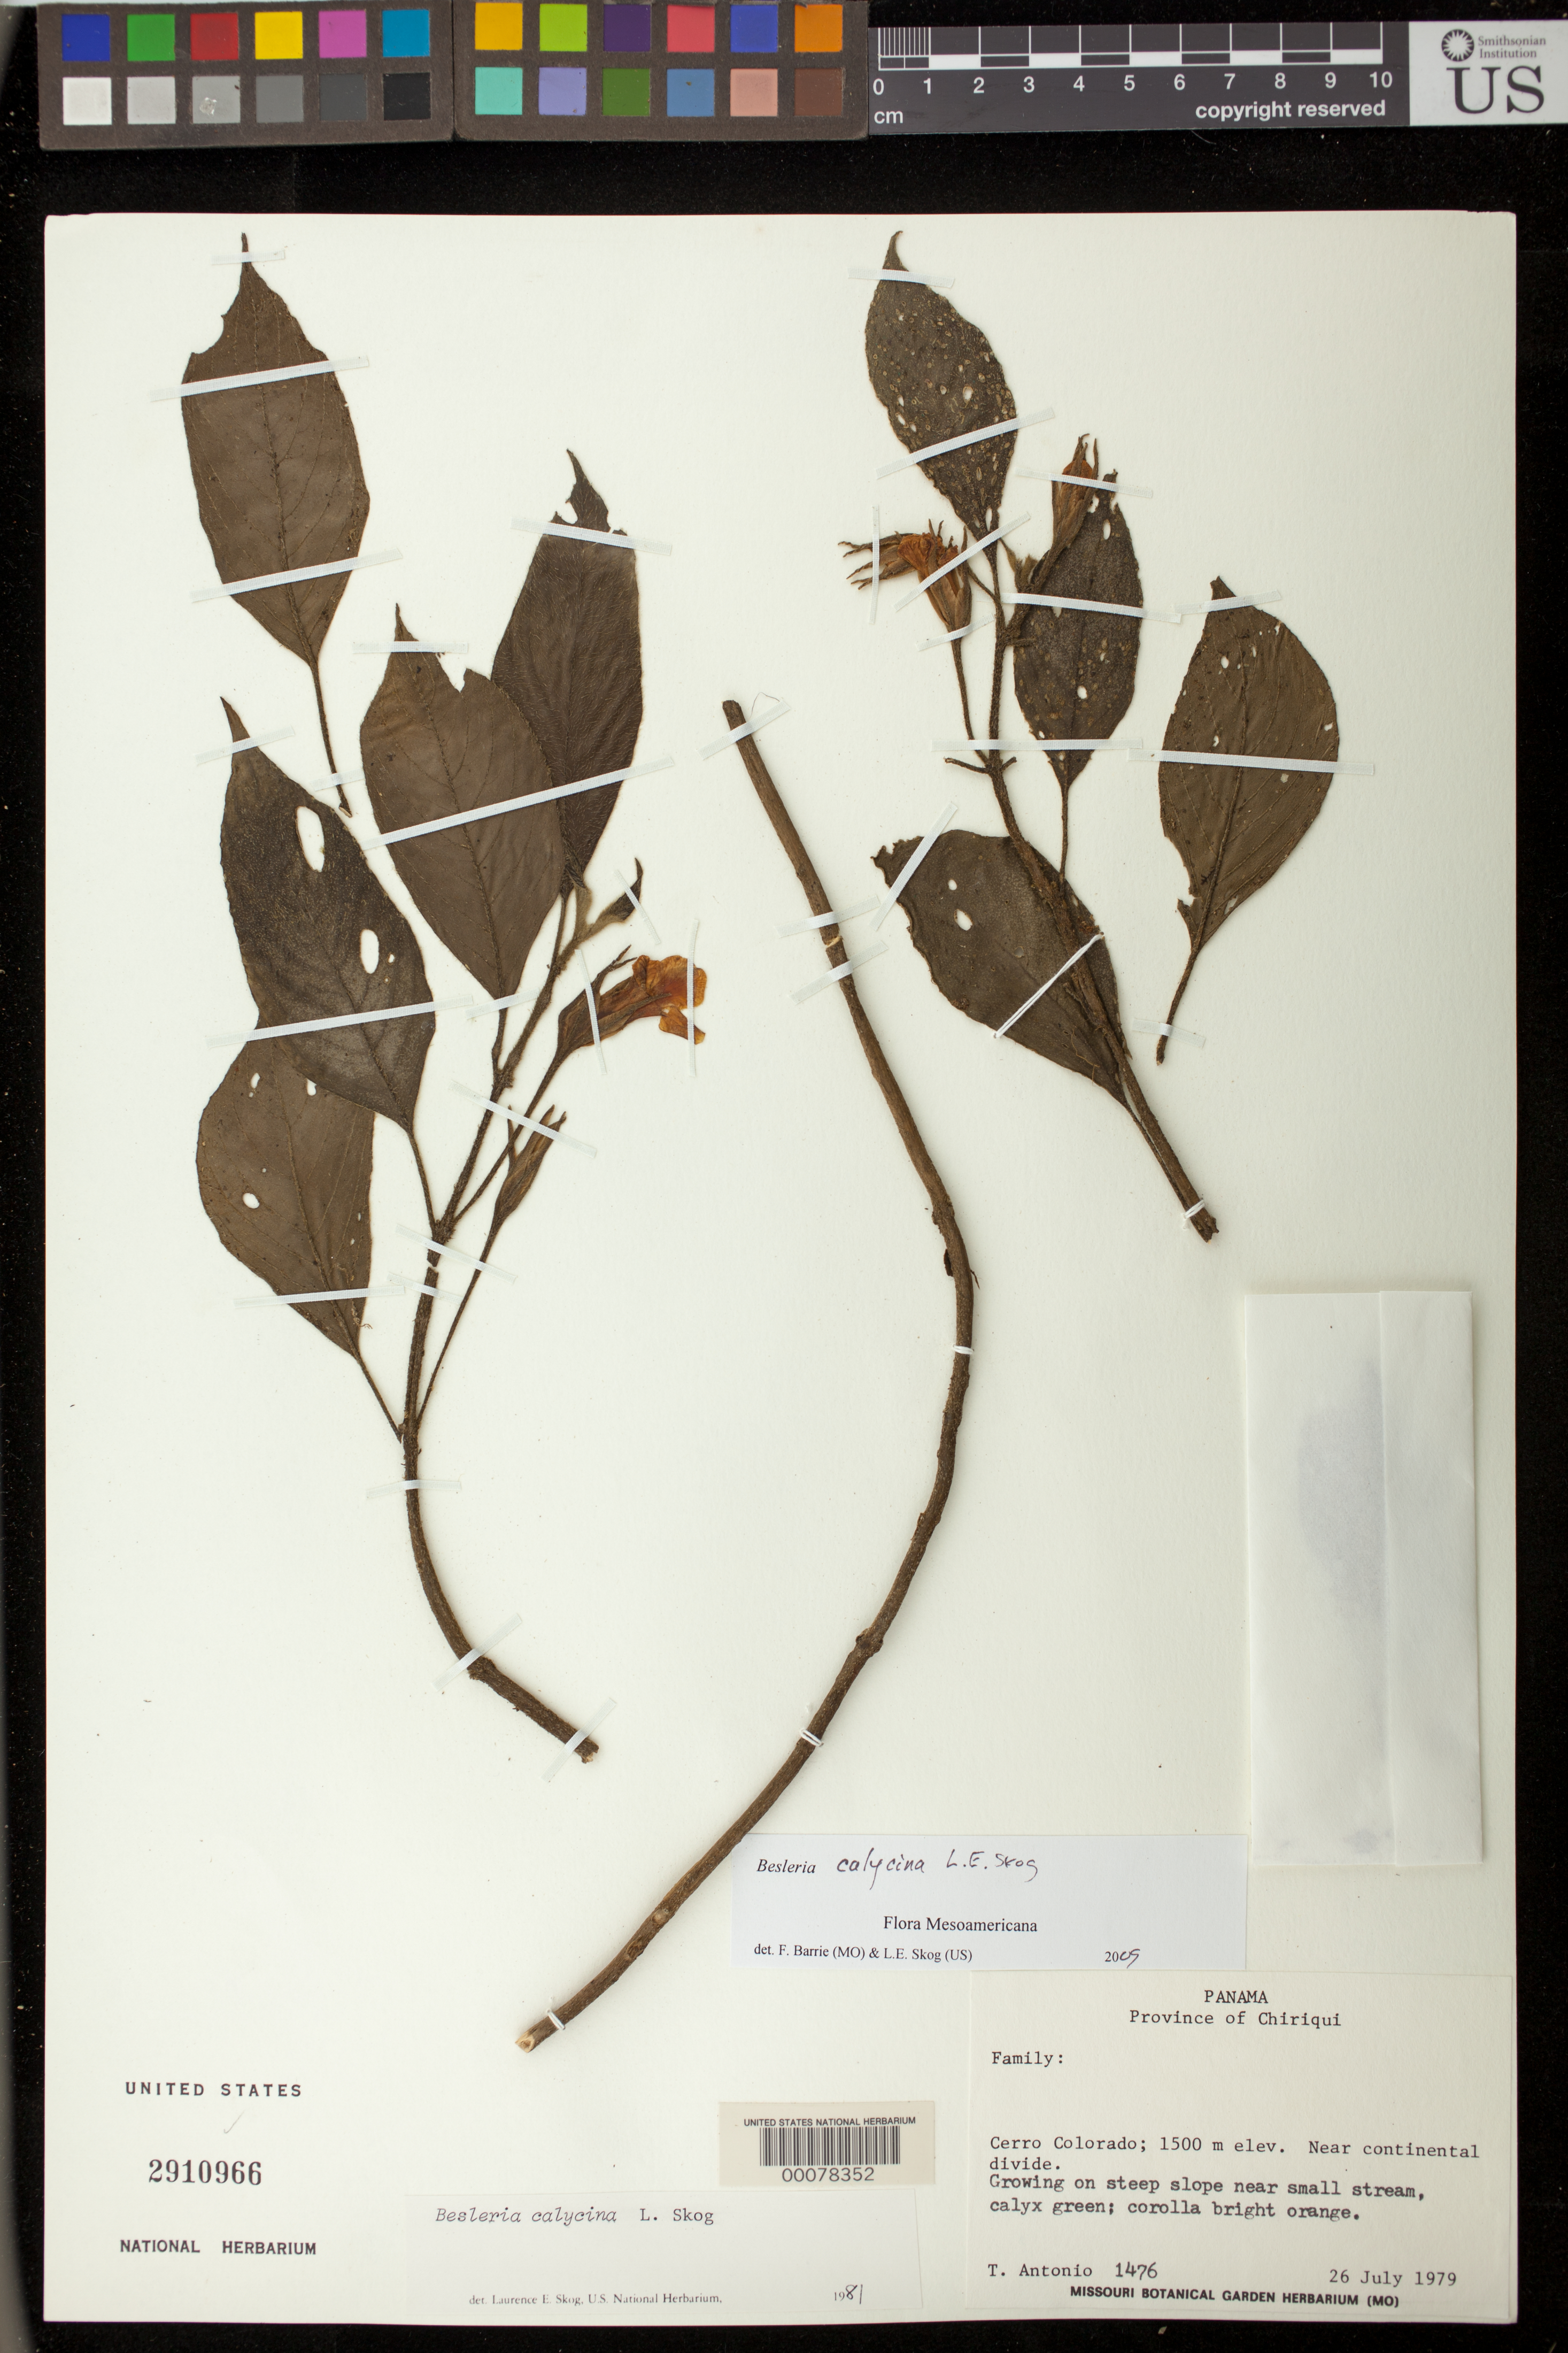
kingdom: Plantae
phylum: Tracheophyta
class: Magnoliopsida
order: Lamiales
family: Gesneriaceae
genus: Besleria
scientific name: Besleria calycina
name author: L.E. Skog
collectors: T. Antonio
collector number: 1476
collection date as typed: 26 Jul 1979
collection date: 1979-07-26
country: Panama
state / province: Chiriquí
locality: Cerro Colorado, near continental divide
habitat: Growing on steep slope near small stream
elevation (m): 1500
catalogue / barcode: US 2910966